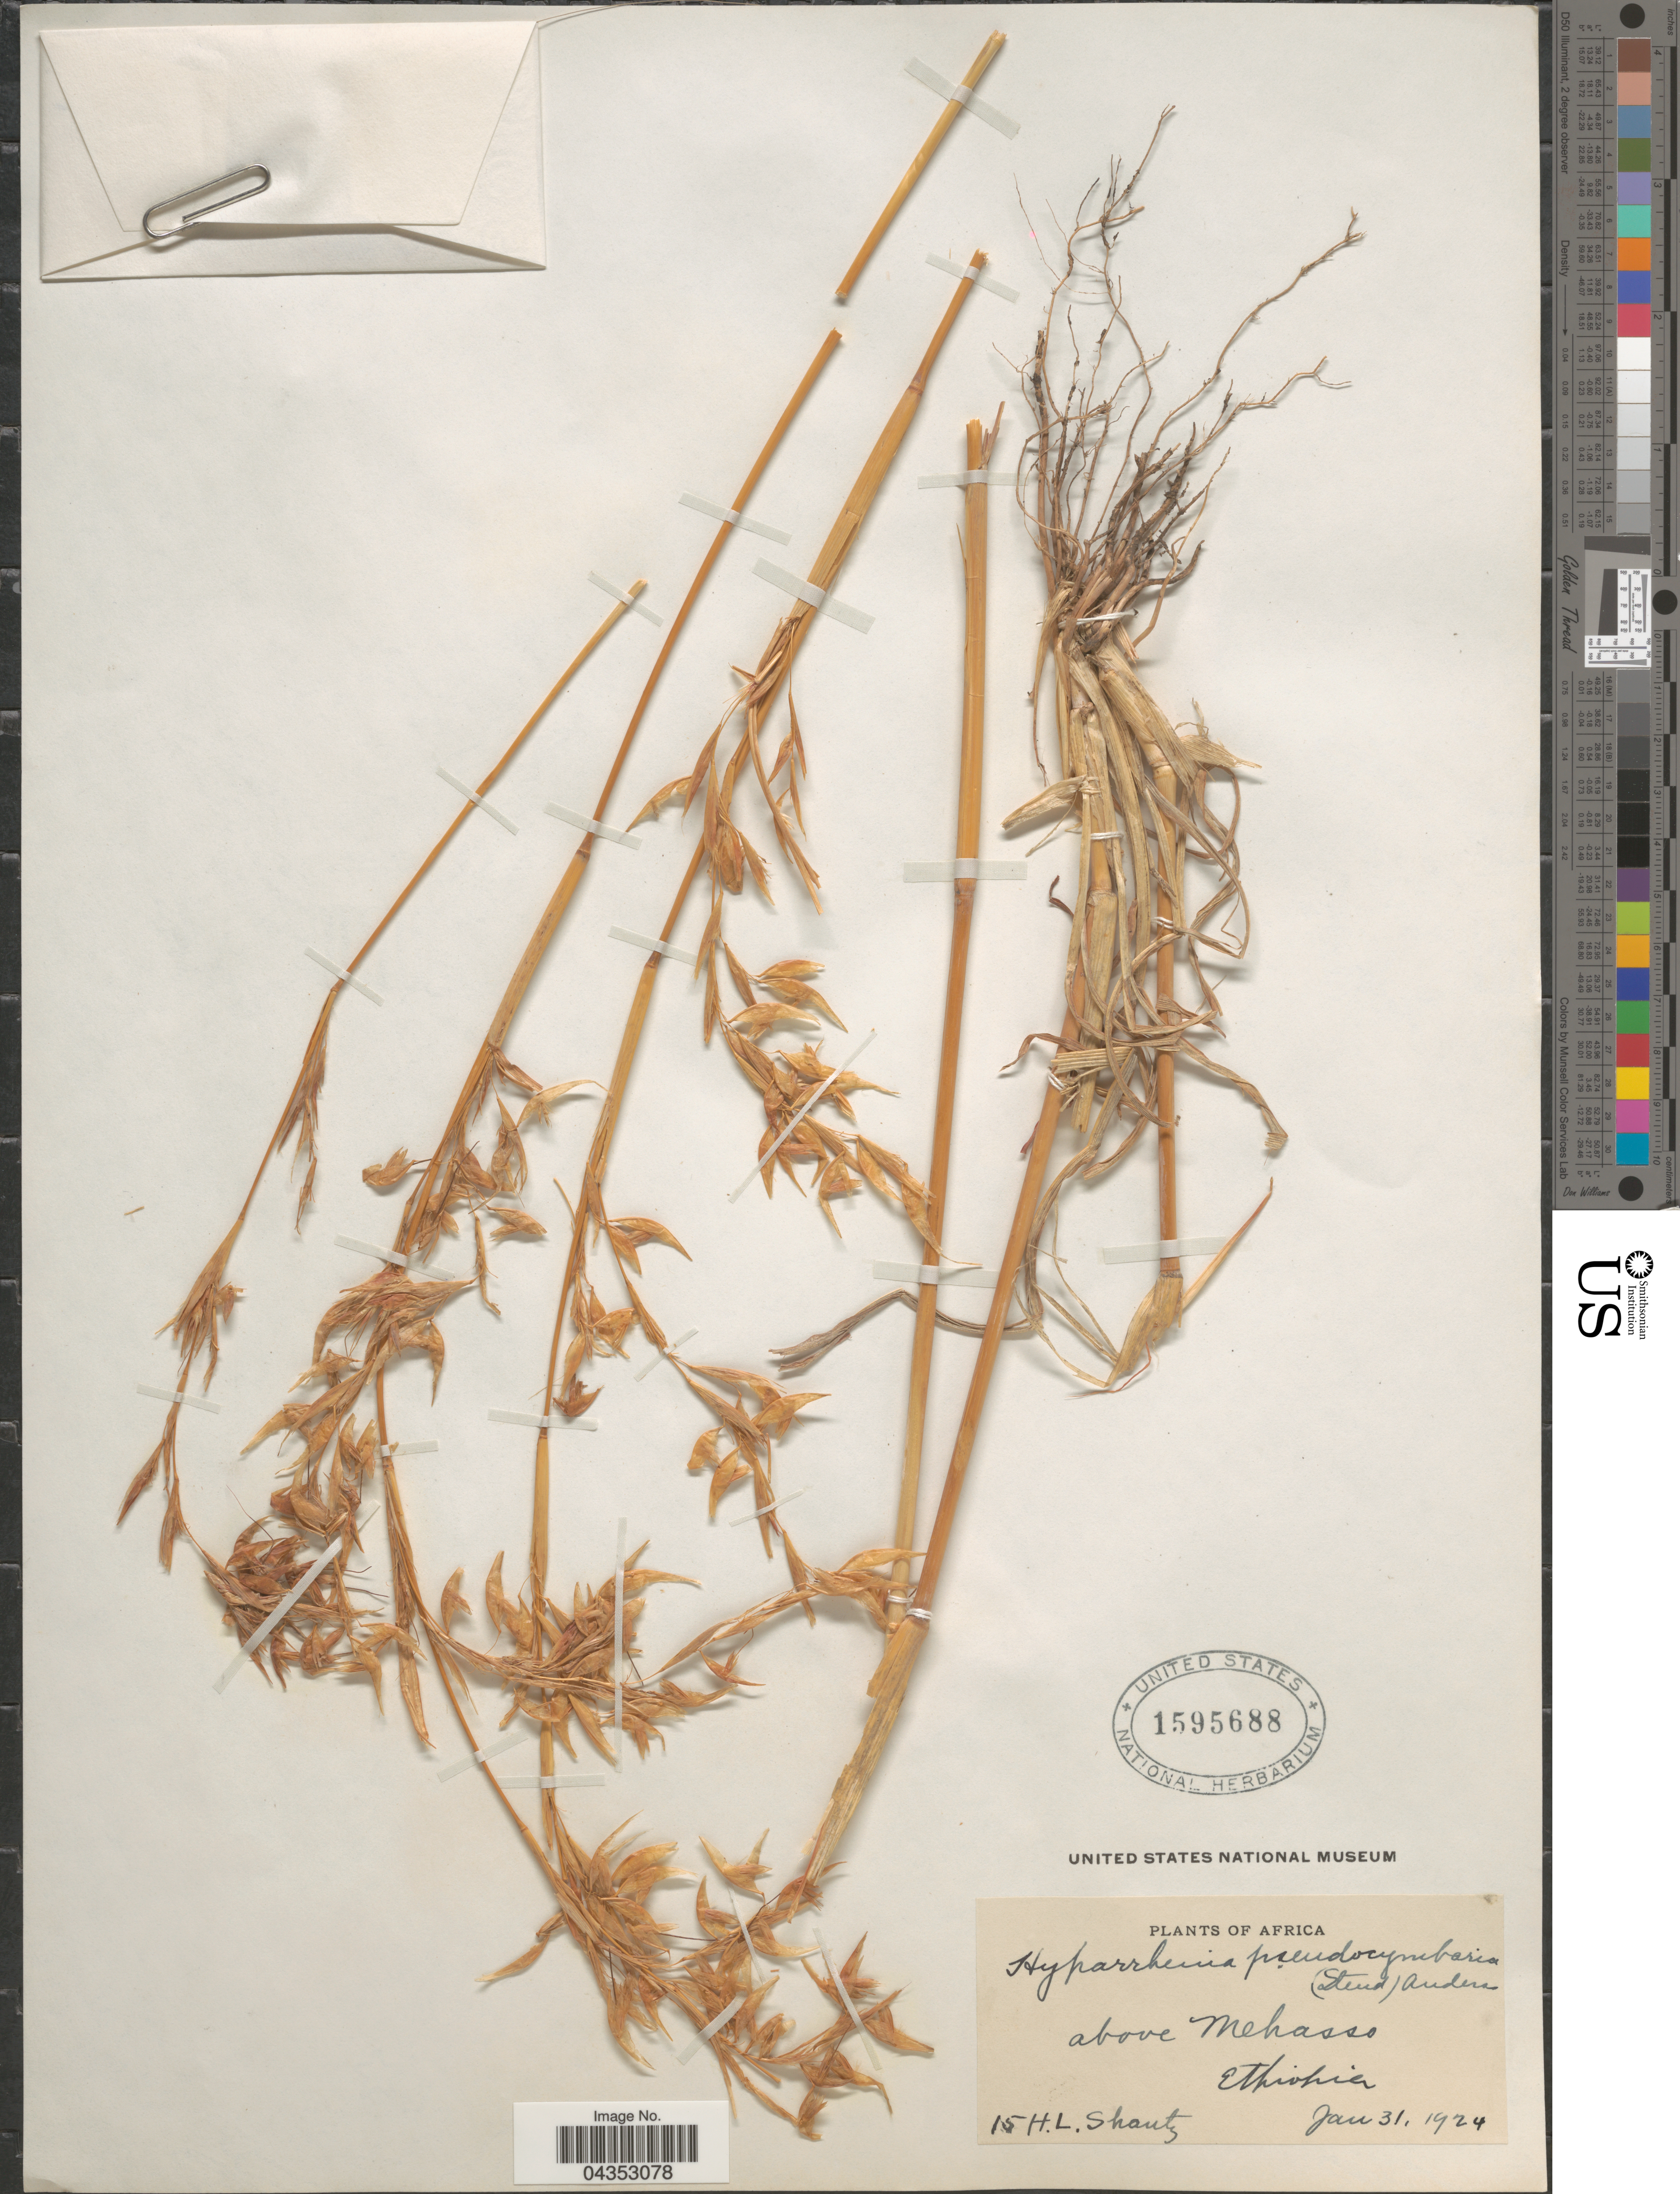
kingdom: Plantae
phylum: Tracheophyta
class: Liliopsida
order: Poales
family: Poaceae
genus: Hyparrhenia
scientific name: Hyparrhenia anthistirioides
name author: (Hochst. ex A. Rich.) Andersson ex Stapf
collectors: H. Shantz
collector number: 15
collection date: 1924-01-31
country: Ethiopia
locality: Above Mehasso.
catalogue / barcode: US 1595688